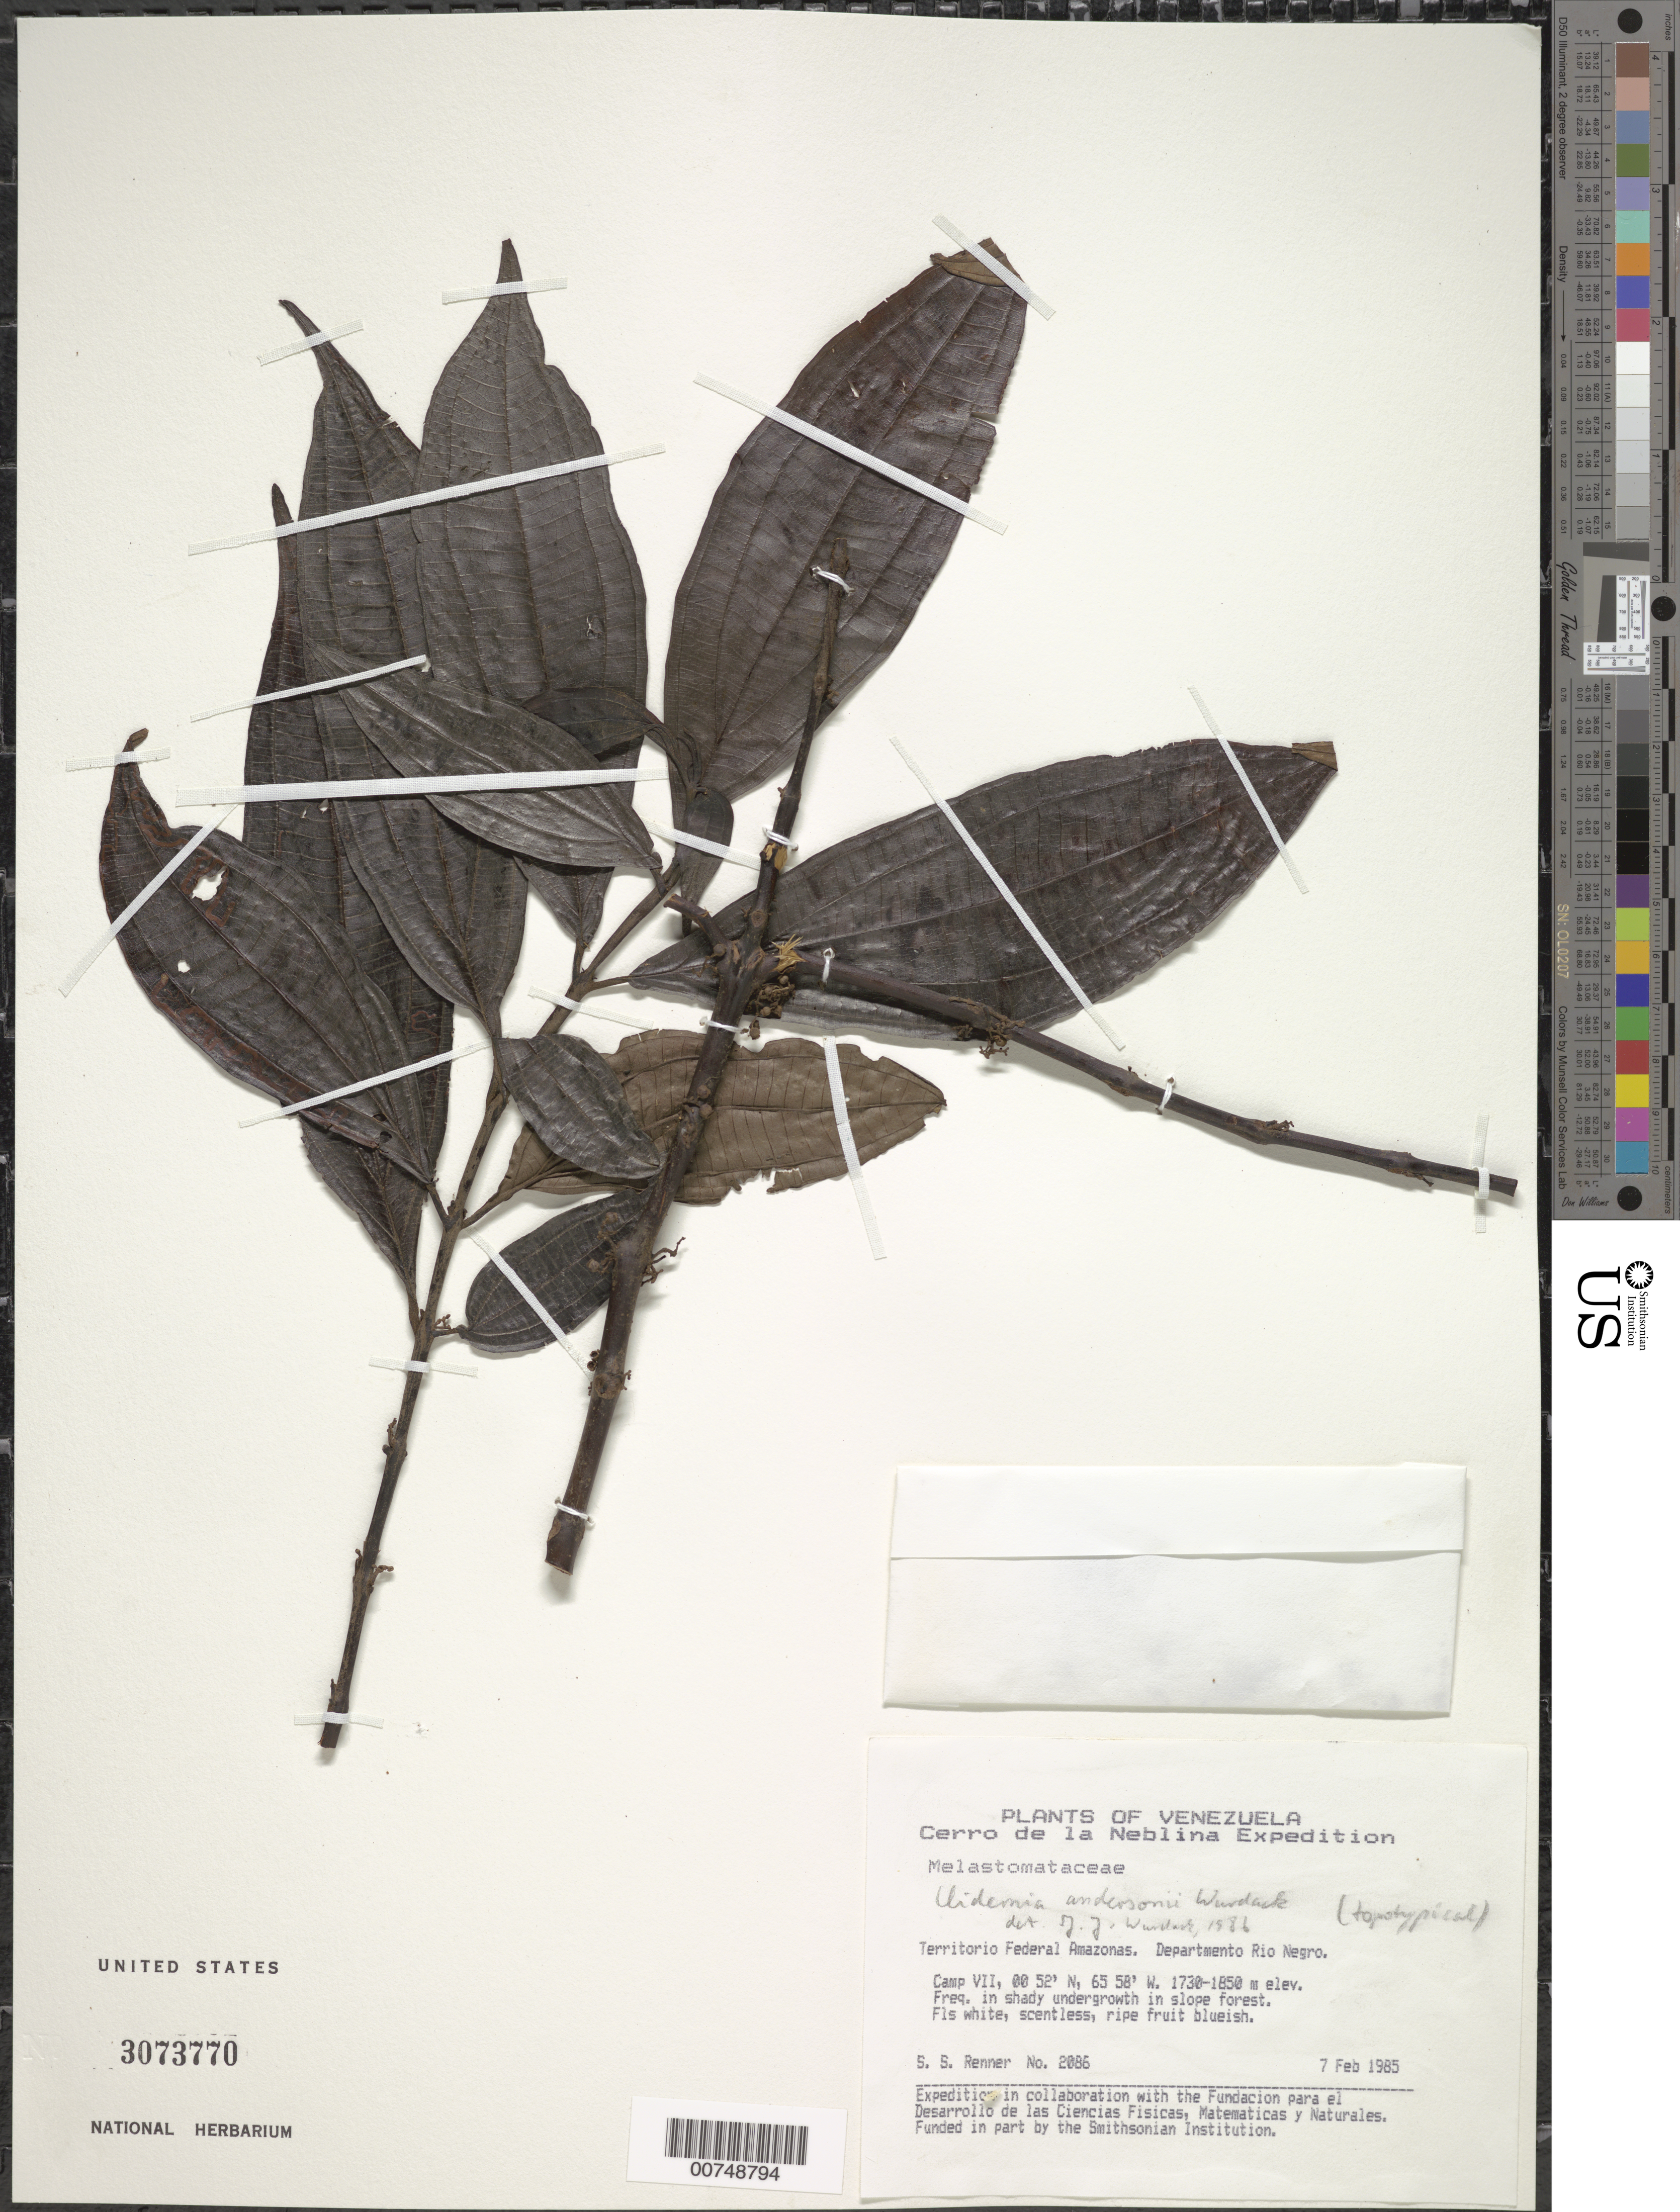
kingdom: Plantae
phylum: Tracheophyta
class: Magnoliopsida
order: Myrtales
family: Melastomataceae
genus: Clidemia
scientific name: Clidemia andersonii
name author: Wurdack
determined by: Wurdack, John J., (US), US (UNITED STATES)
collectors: S. S. Renner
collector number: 2086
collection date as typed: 7-Feb-85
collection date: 1985-02-07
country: Venezuela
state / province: Amazonas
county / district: Río Negro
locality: Cerro de la Neblina, Camp VII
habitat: Shady undergrowth in slope forest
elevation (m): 1730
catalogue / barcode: US 3073770